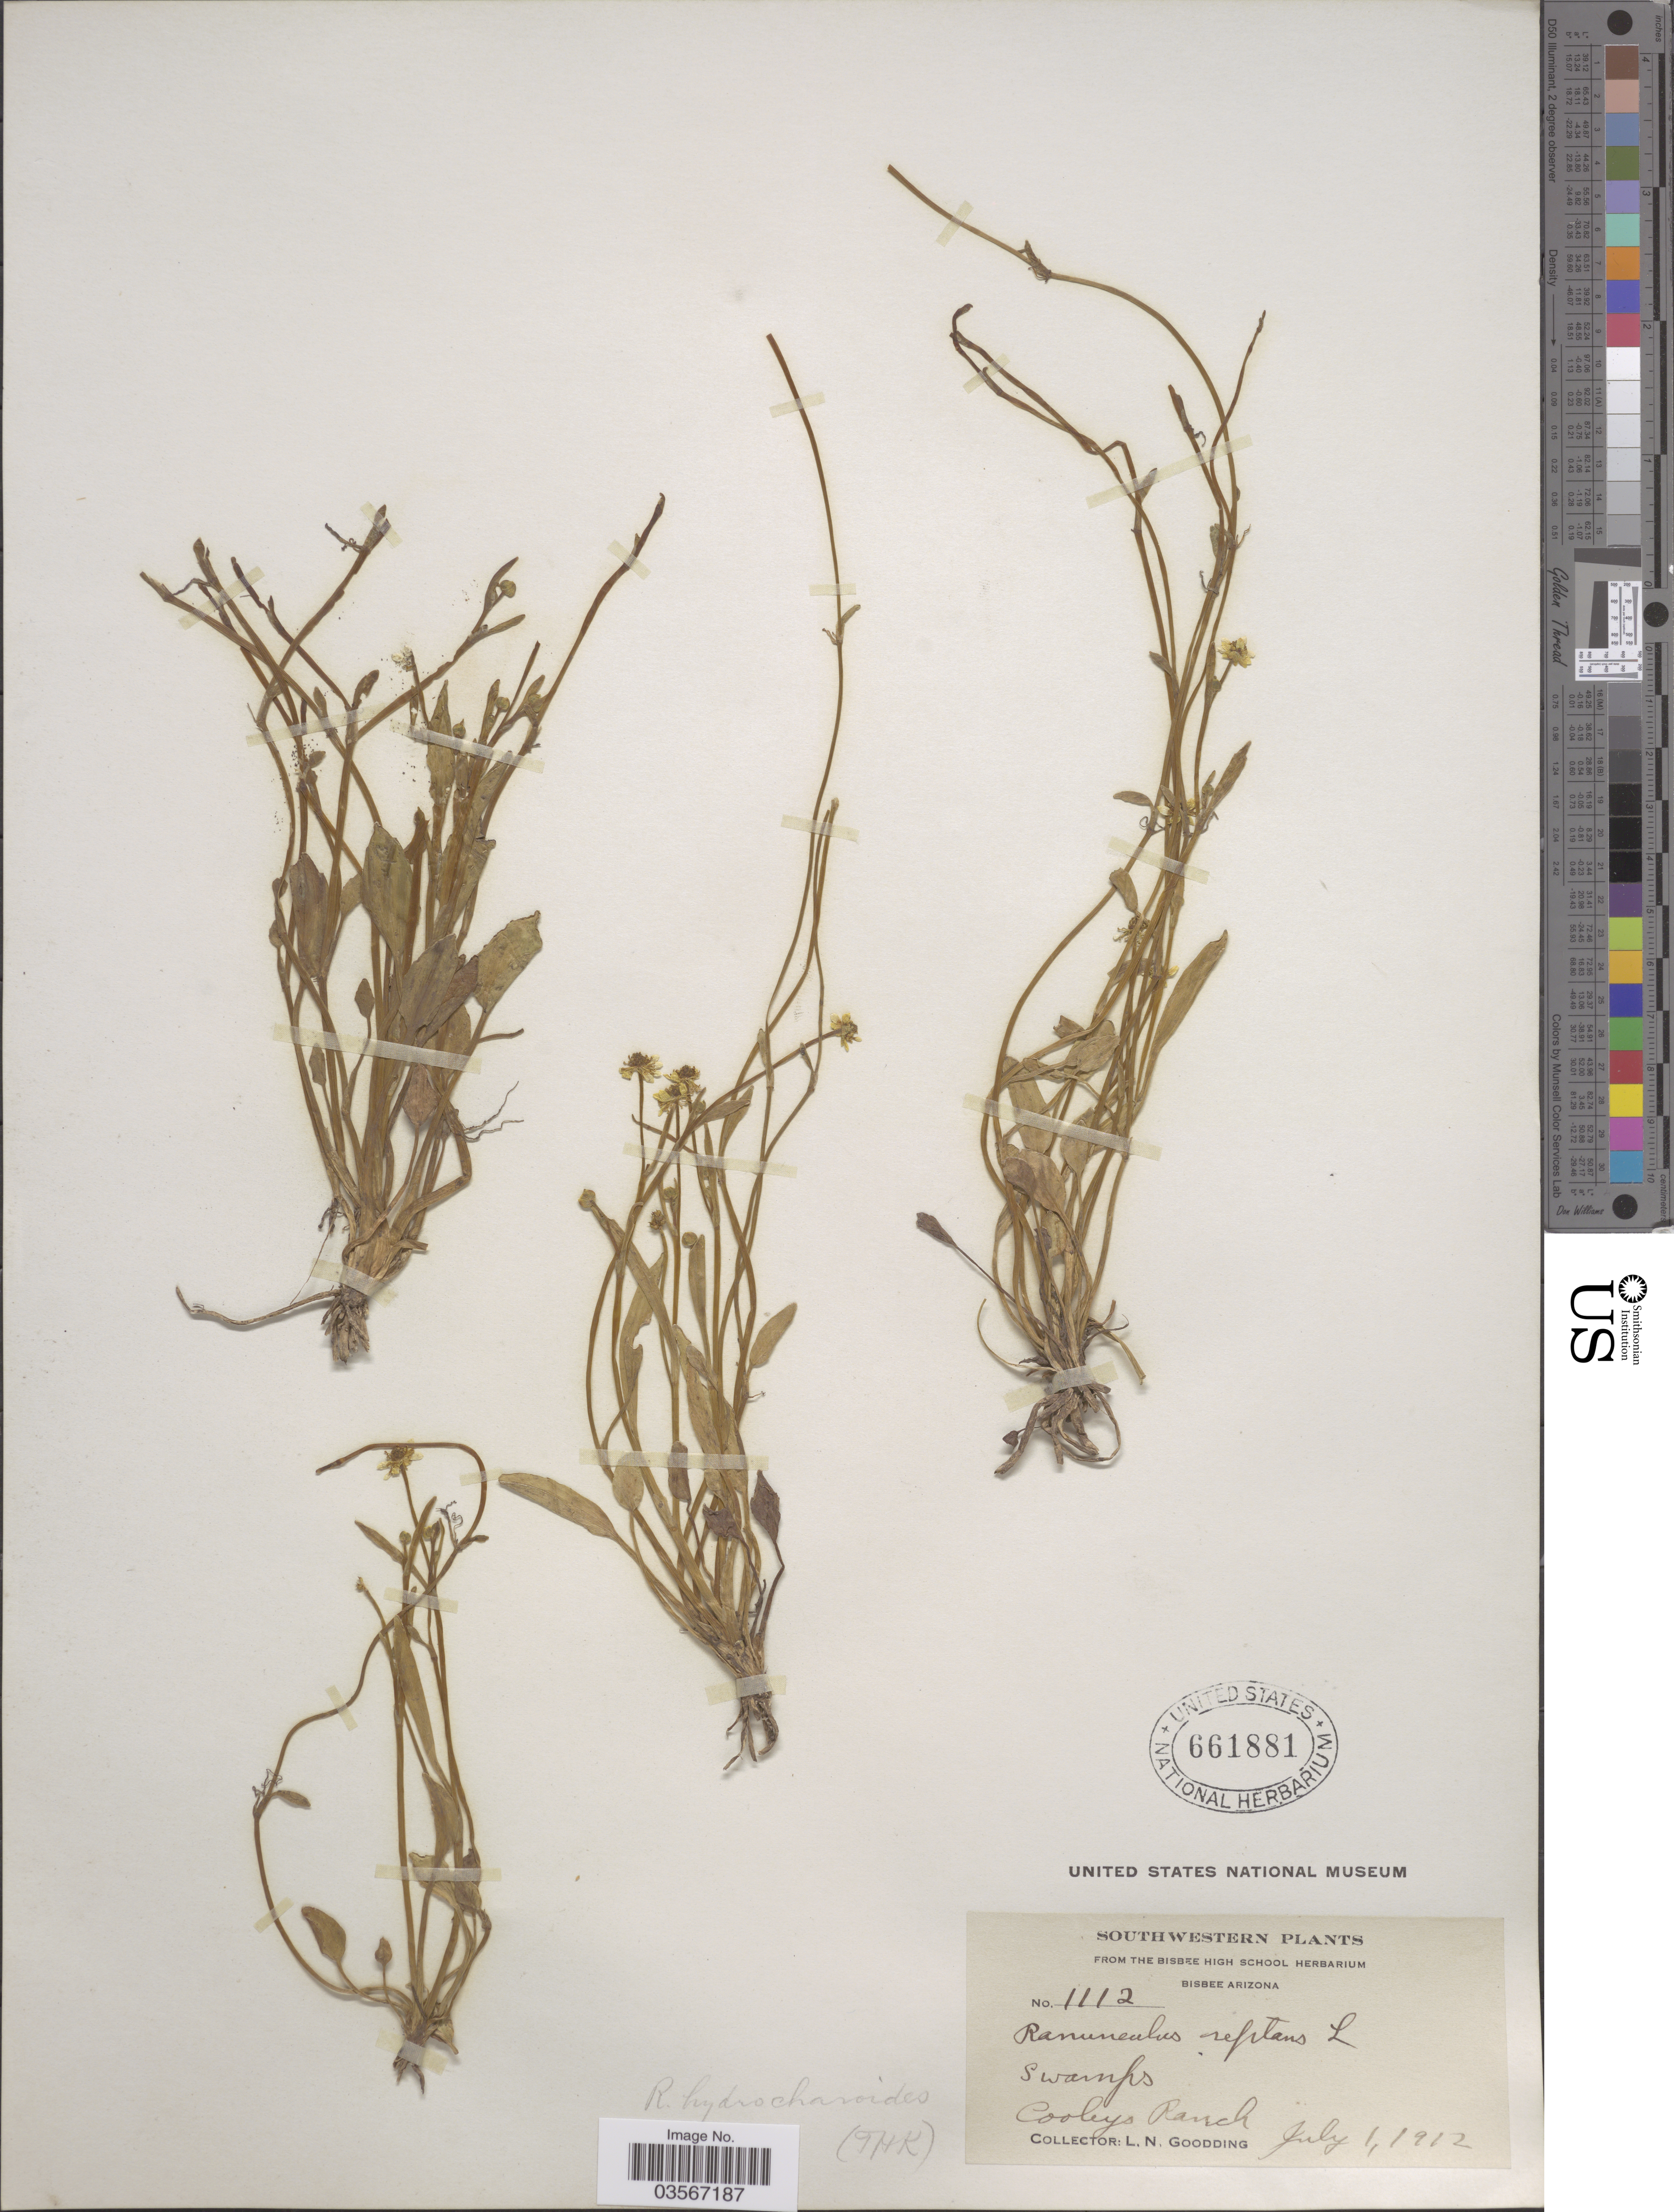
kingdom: Plantae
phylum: Tracheophyta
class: Magnoliopsida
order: Ranunculales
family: Ranunculaceae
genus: Ranunculus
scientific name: Ranunculus hydrocharoides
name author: A. Gray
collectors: L. N. Goodding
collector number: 1112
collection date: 1912-07-01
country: United States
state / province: Arizona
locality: Southwestern. Swamps. Cooleys Ranch.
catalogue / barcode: US 661881